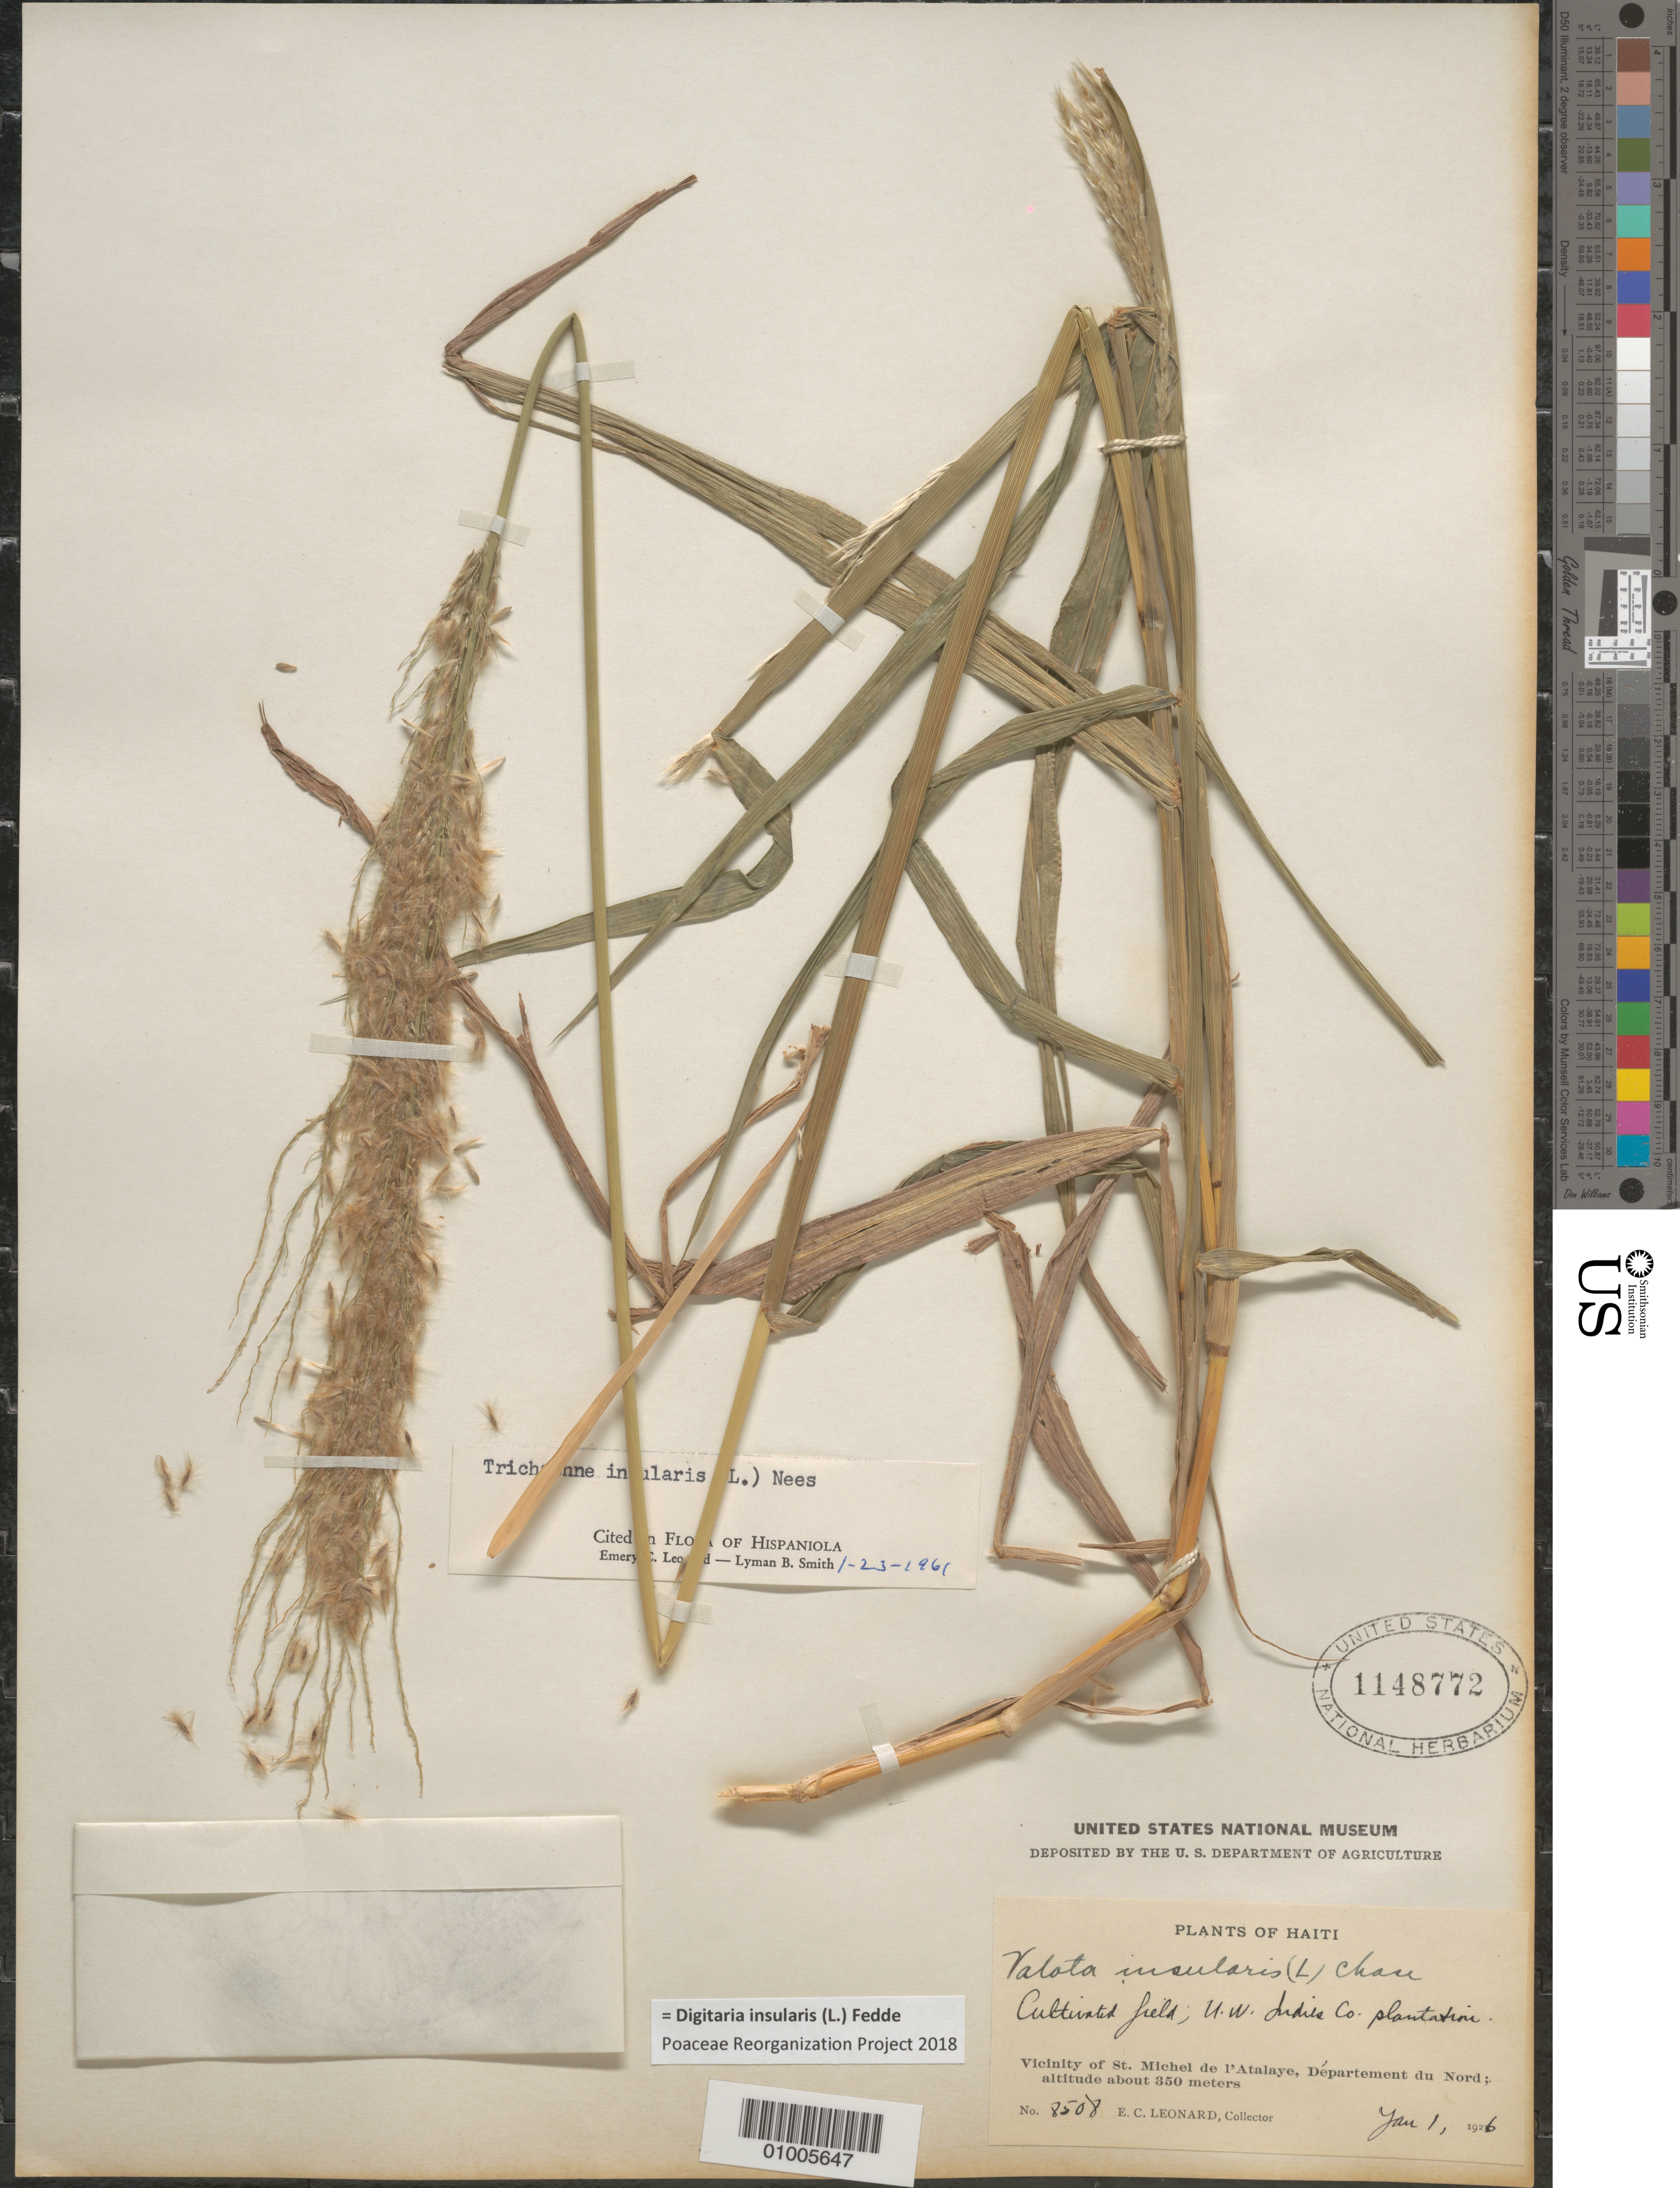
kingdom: Plantae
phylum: Tracheophyta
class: Liliopsida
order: Poales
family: Poaceae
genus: Digitaria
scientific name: Digitaria insularis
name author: (L.) Mez ex Ekman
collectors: E. C. Leonard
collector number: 8505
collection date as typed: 01 Jan 1926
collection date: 1926-01-01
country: Haiti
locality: cultivated field NW of plantation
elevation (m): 350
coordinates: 0 N, 0 E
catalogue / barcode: US 1148772